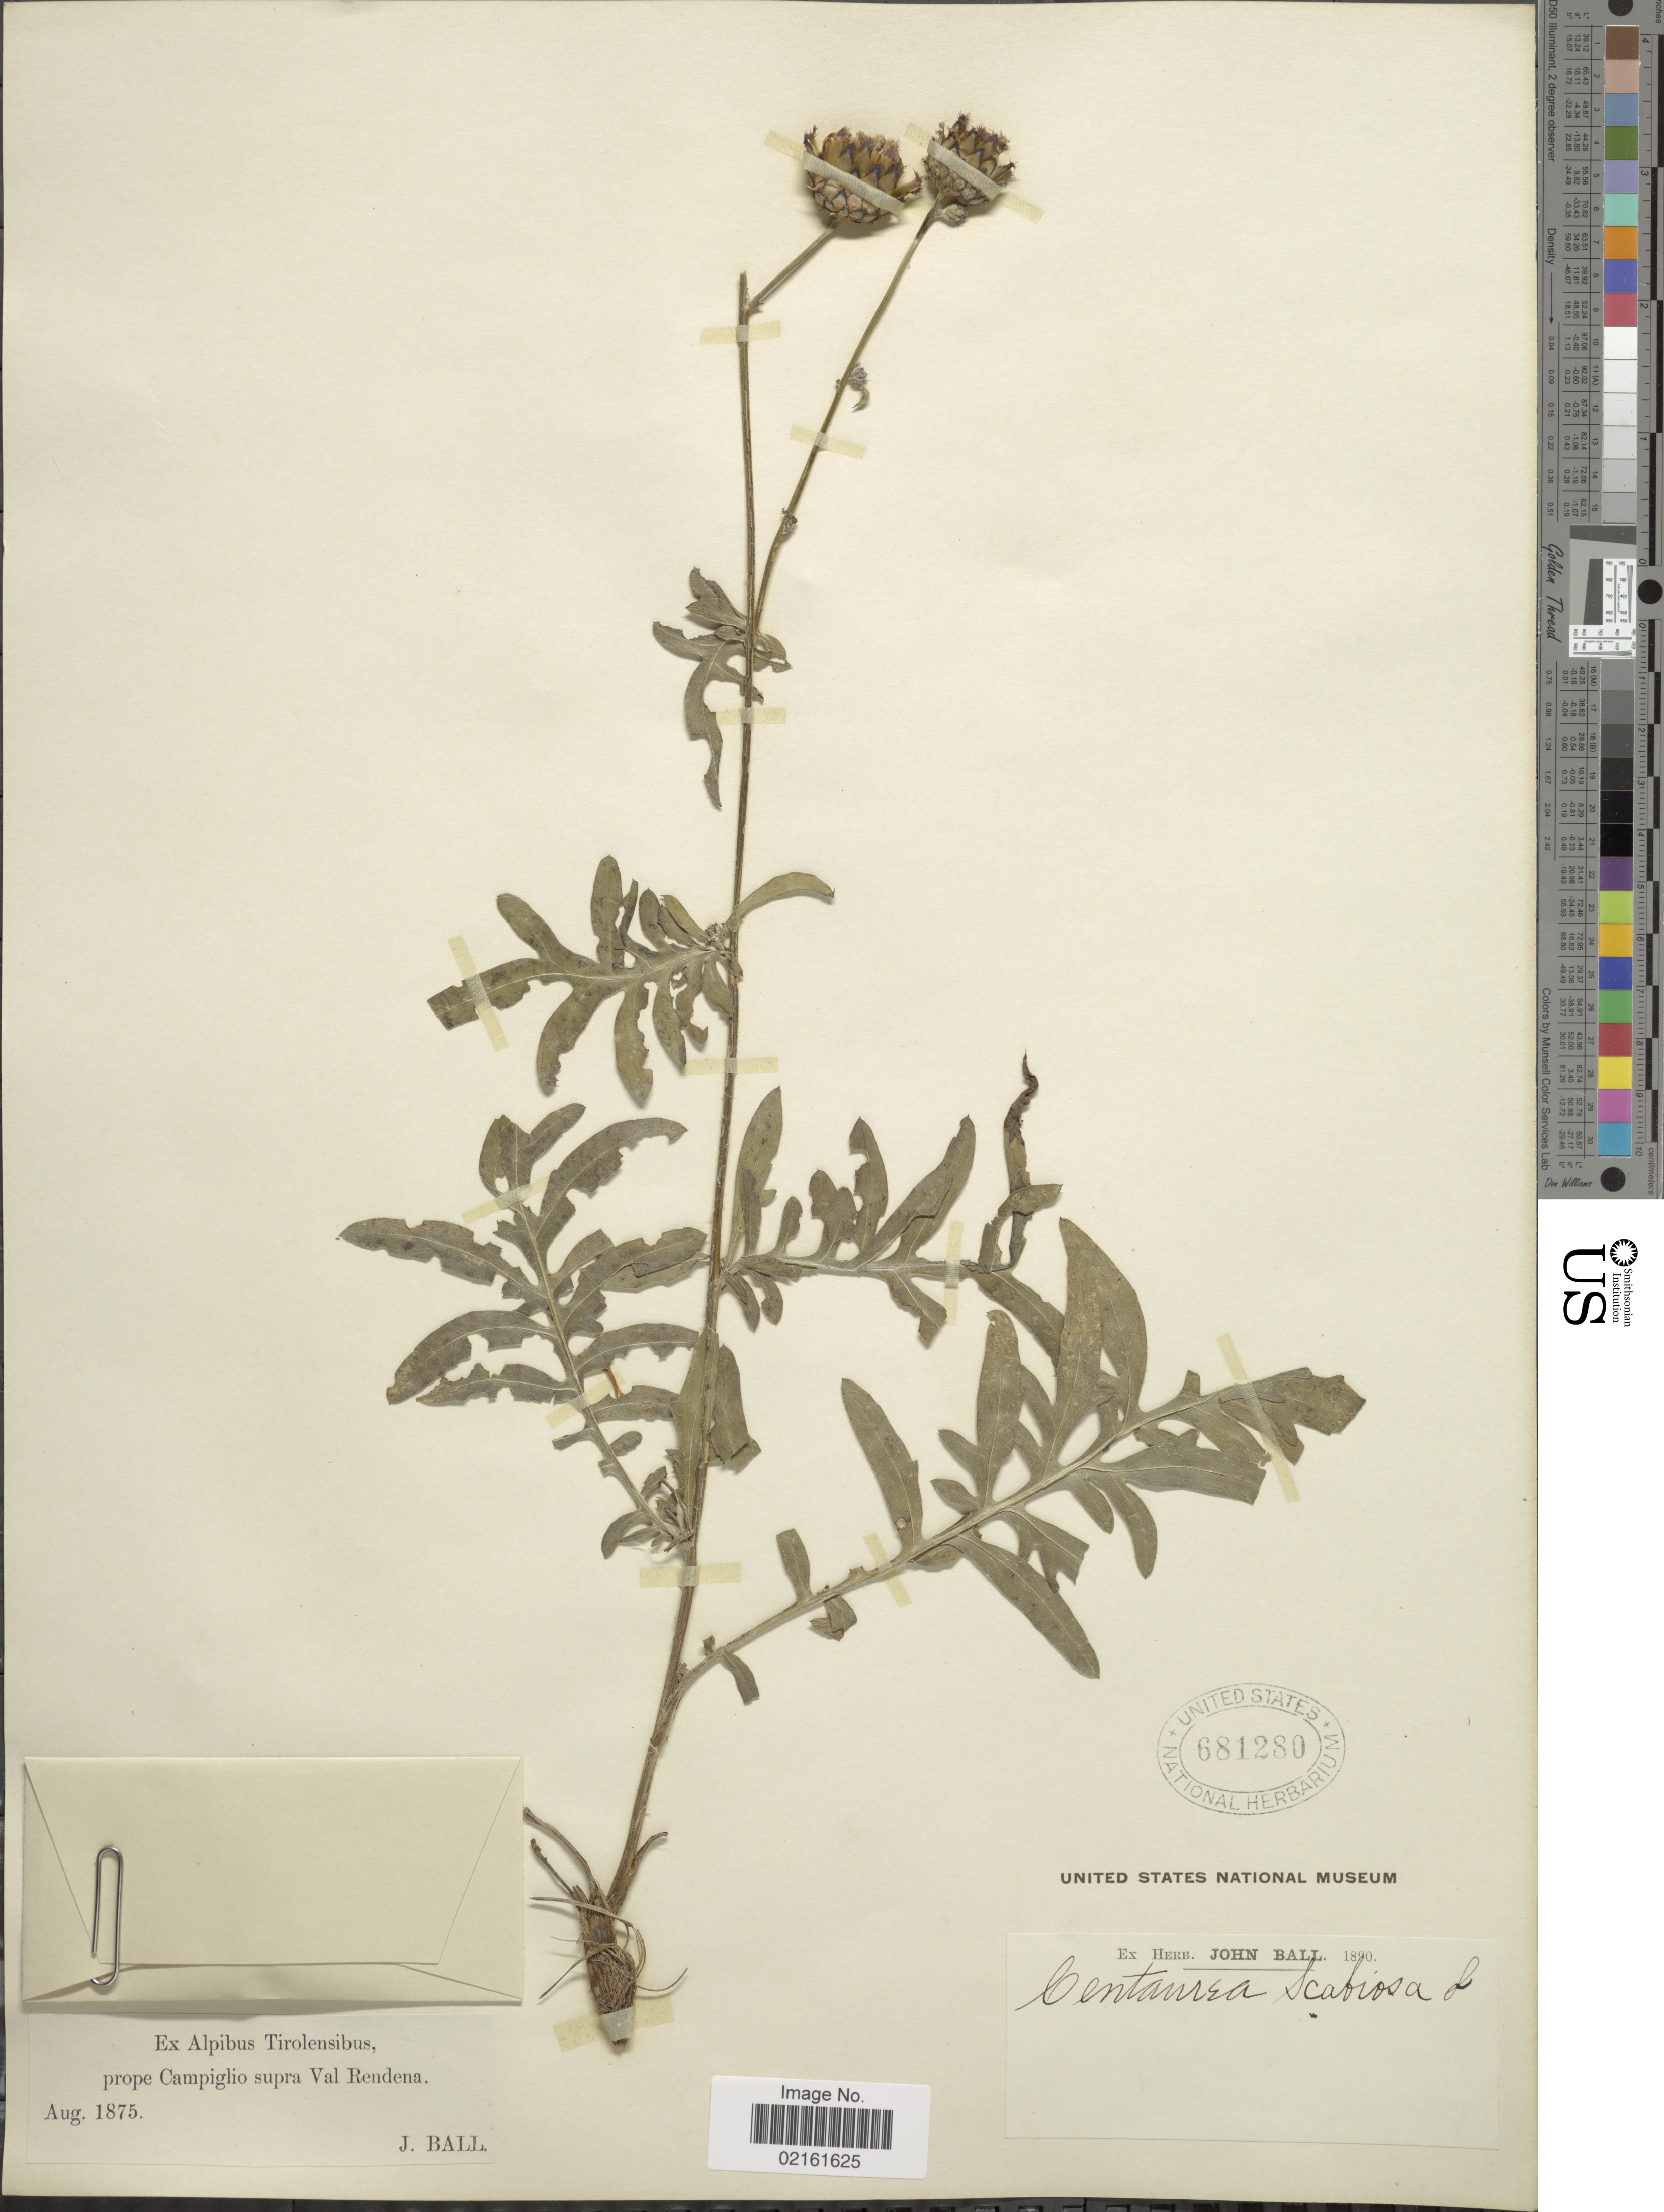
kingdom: Plantae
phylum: Tracheophyta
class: Magnoliopsida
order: Asterales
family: Asteraceae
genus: Centaurea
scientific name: Centaurea scabiosa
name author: L.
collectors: J. Ball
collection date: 1875-08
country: Italy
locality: Ex Alpibus Tirolensibus, prope campiglio supra Val Rendena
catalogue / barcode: US 681280